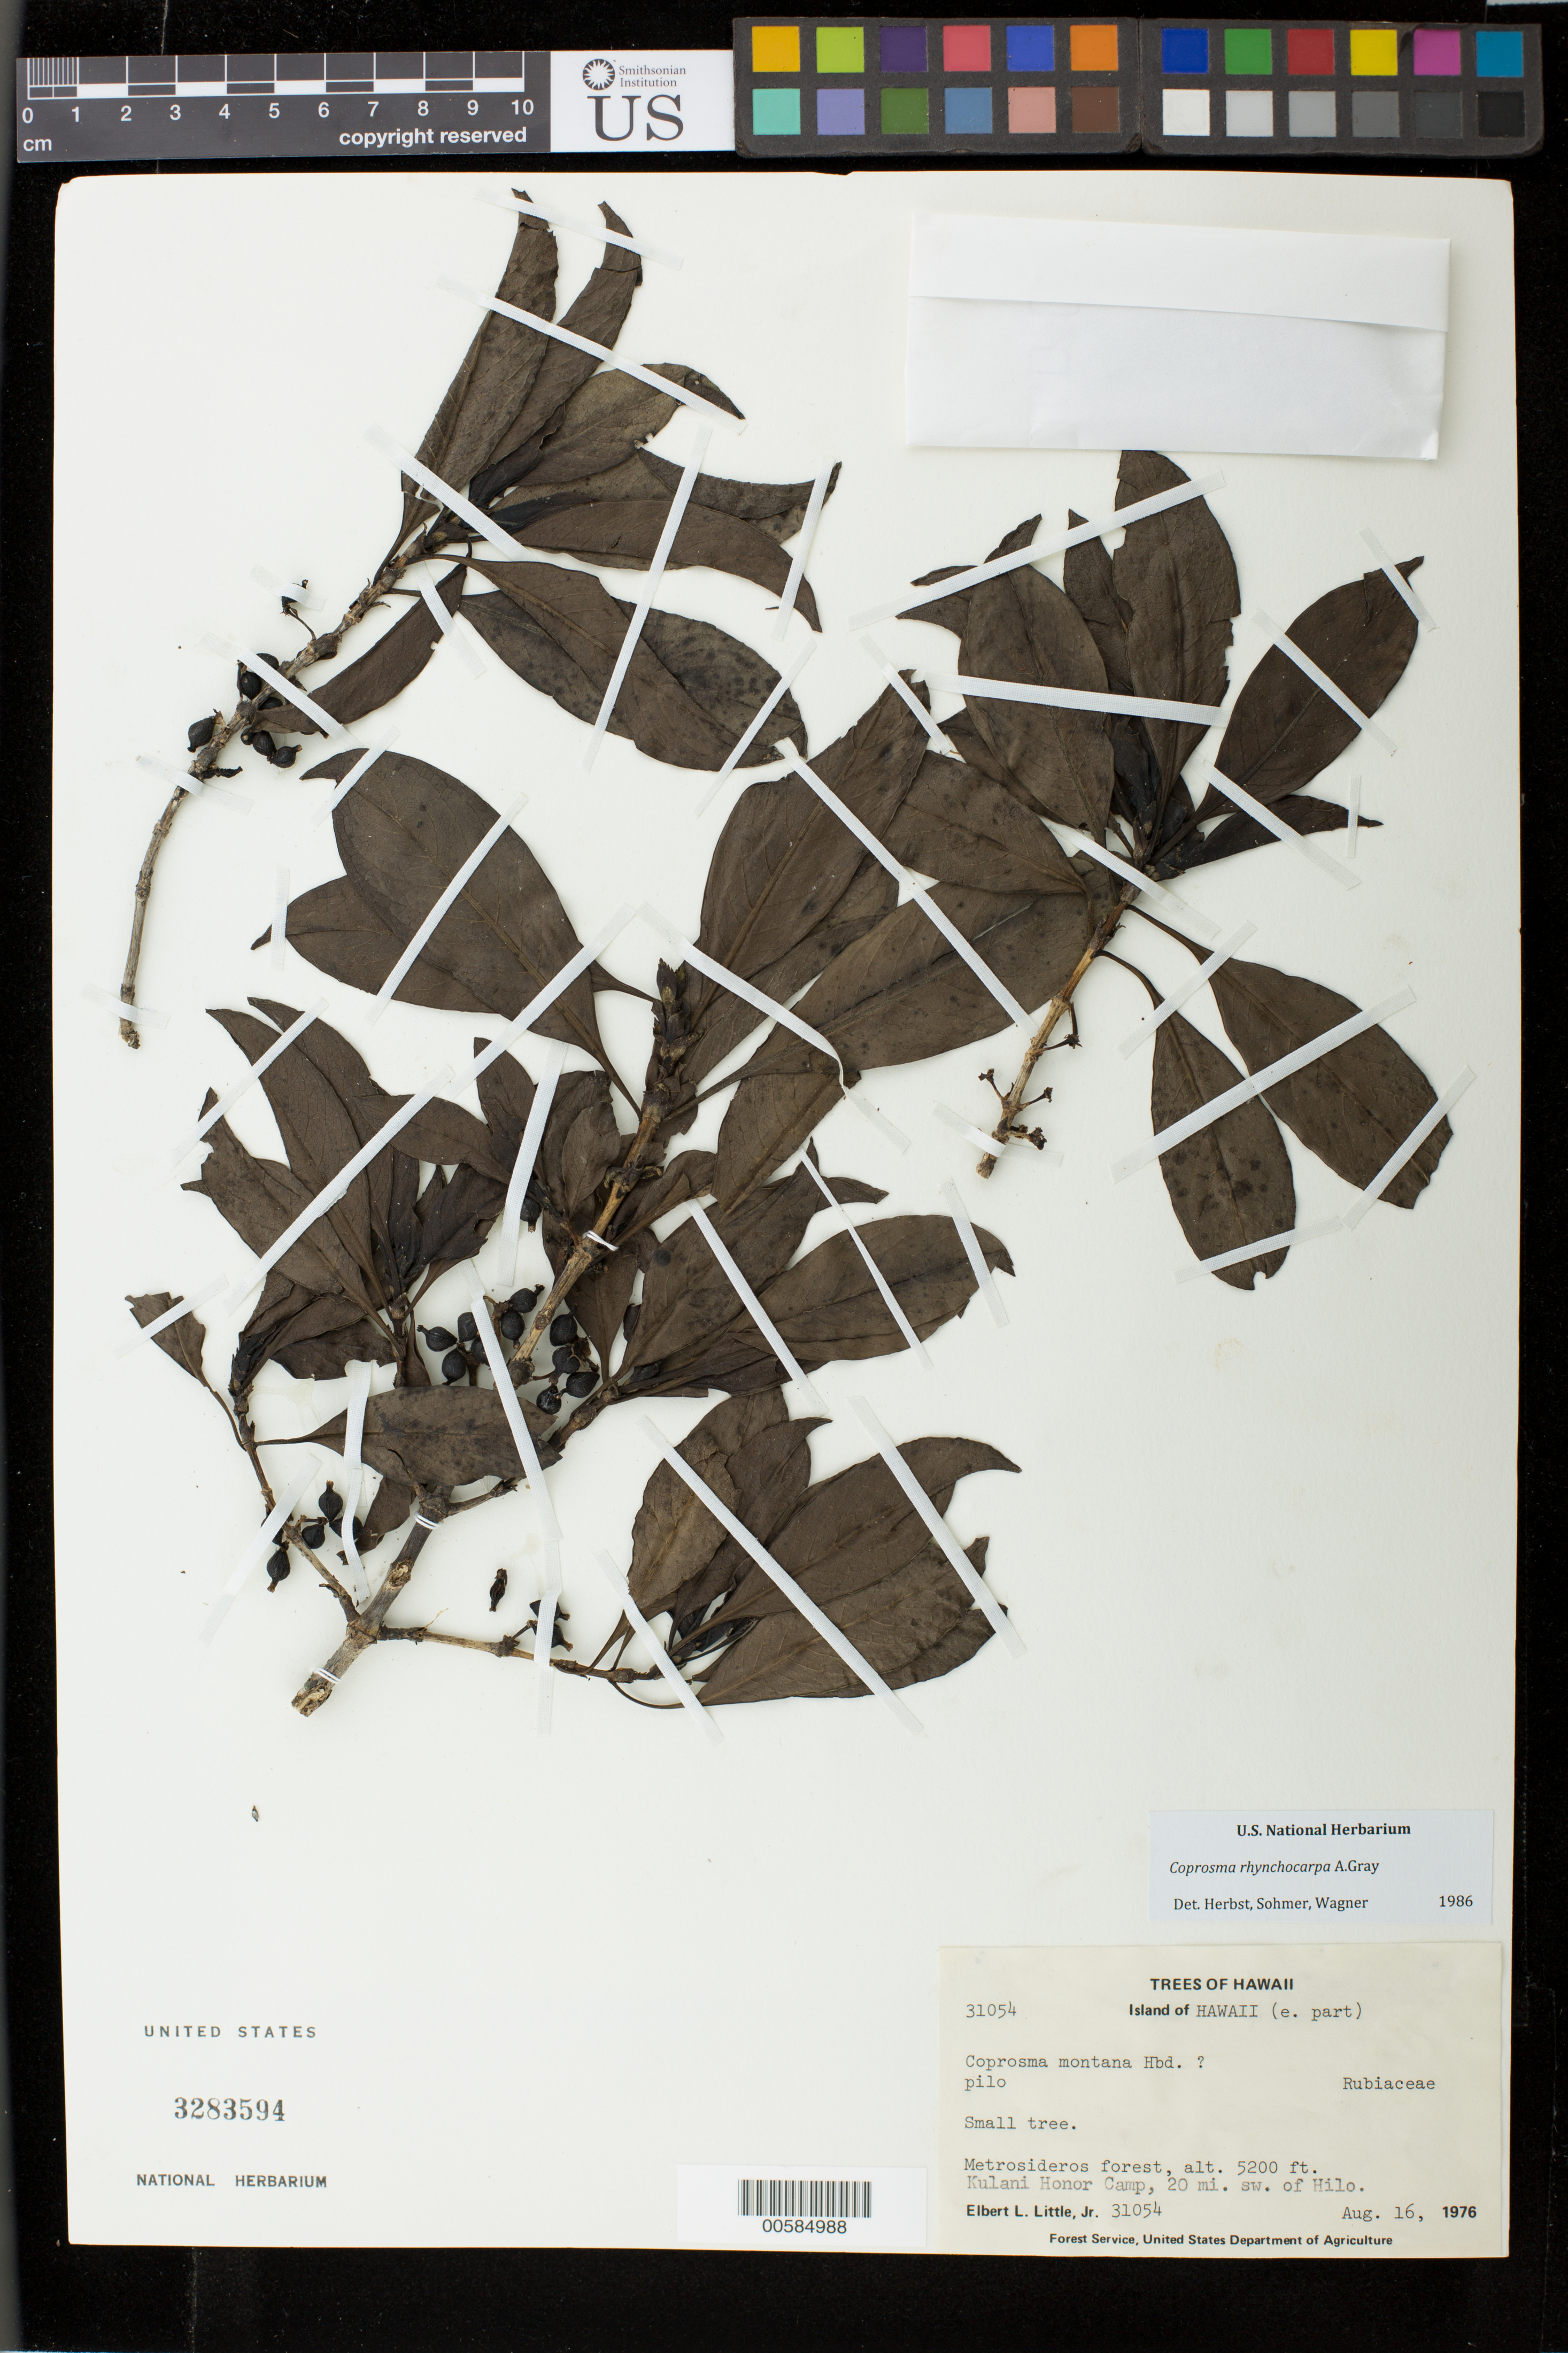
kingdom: Plantae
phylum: Tracheophyta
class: Magnoliopsida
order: Gentianales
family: Rubiaceae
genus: Coprosma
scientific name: Coprosma rhynchocarpa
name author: A. Gray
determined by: Herbst, D. R.; Sohmer, S. H.; Wagner, W. L.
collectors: E. L. Little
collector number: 31054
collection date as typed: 16 Aug 1976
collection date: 1976-08-16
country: United States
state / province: Hawaii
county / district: Hawaii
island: Hawaii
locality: E Hawaii, Kulani Honor Camp, 20 mi SW of Hilo.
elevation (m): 1585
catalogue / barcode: US 3283594